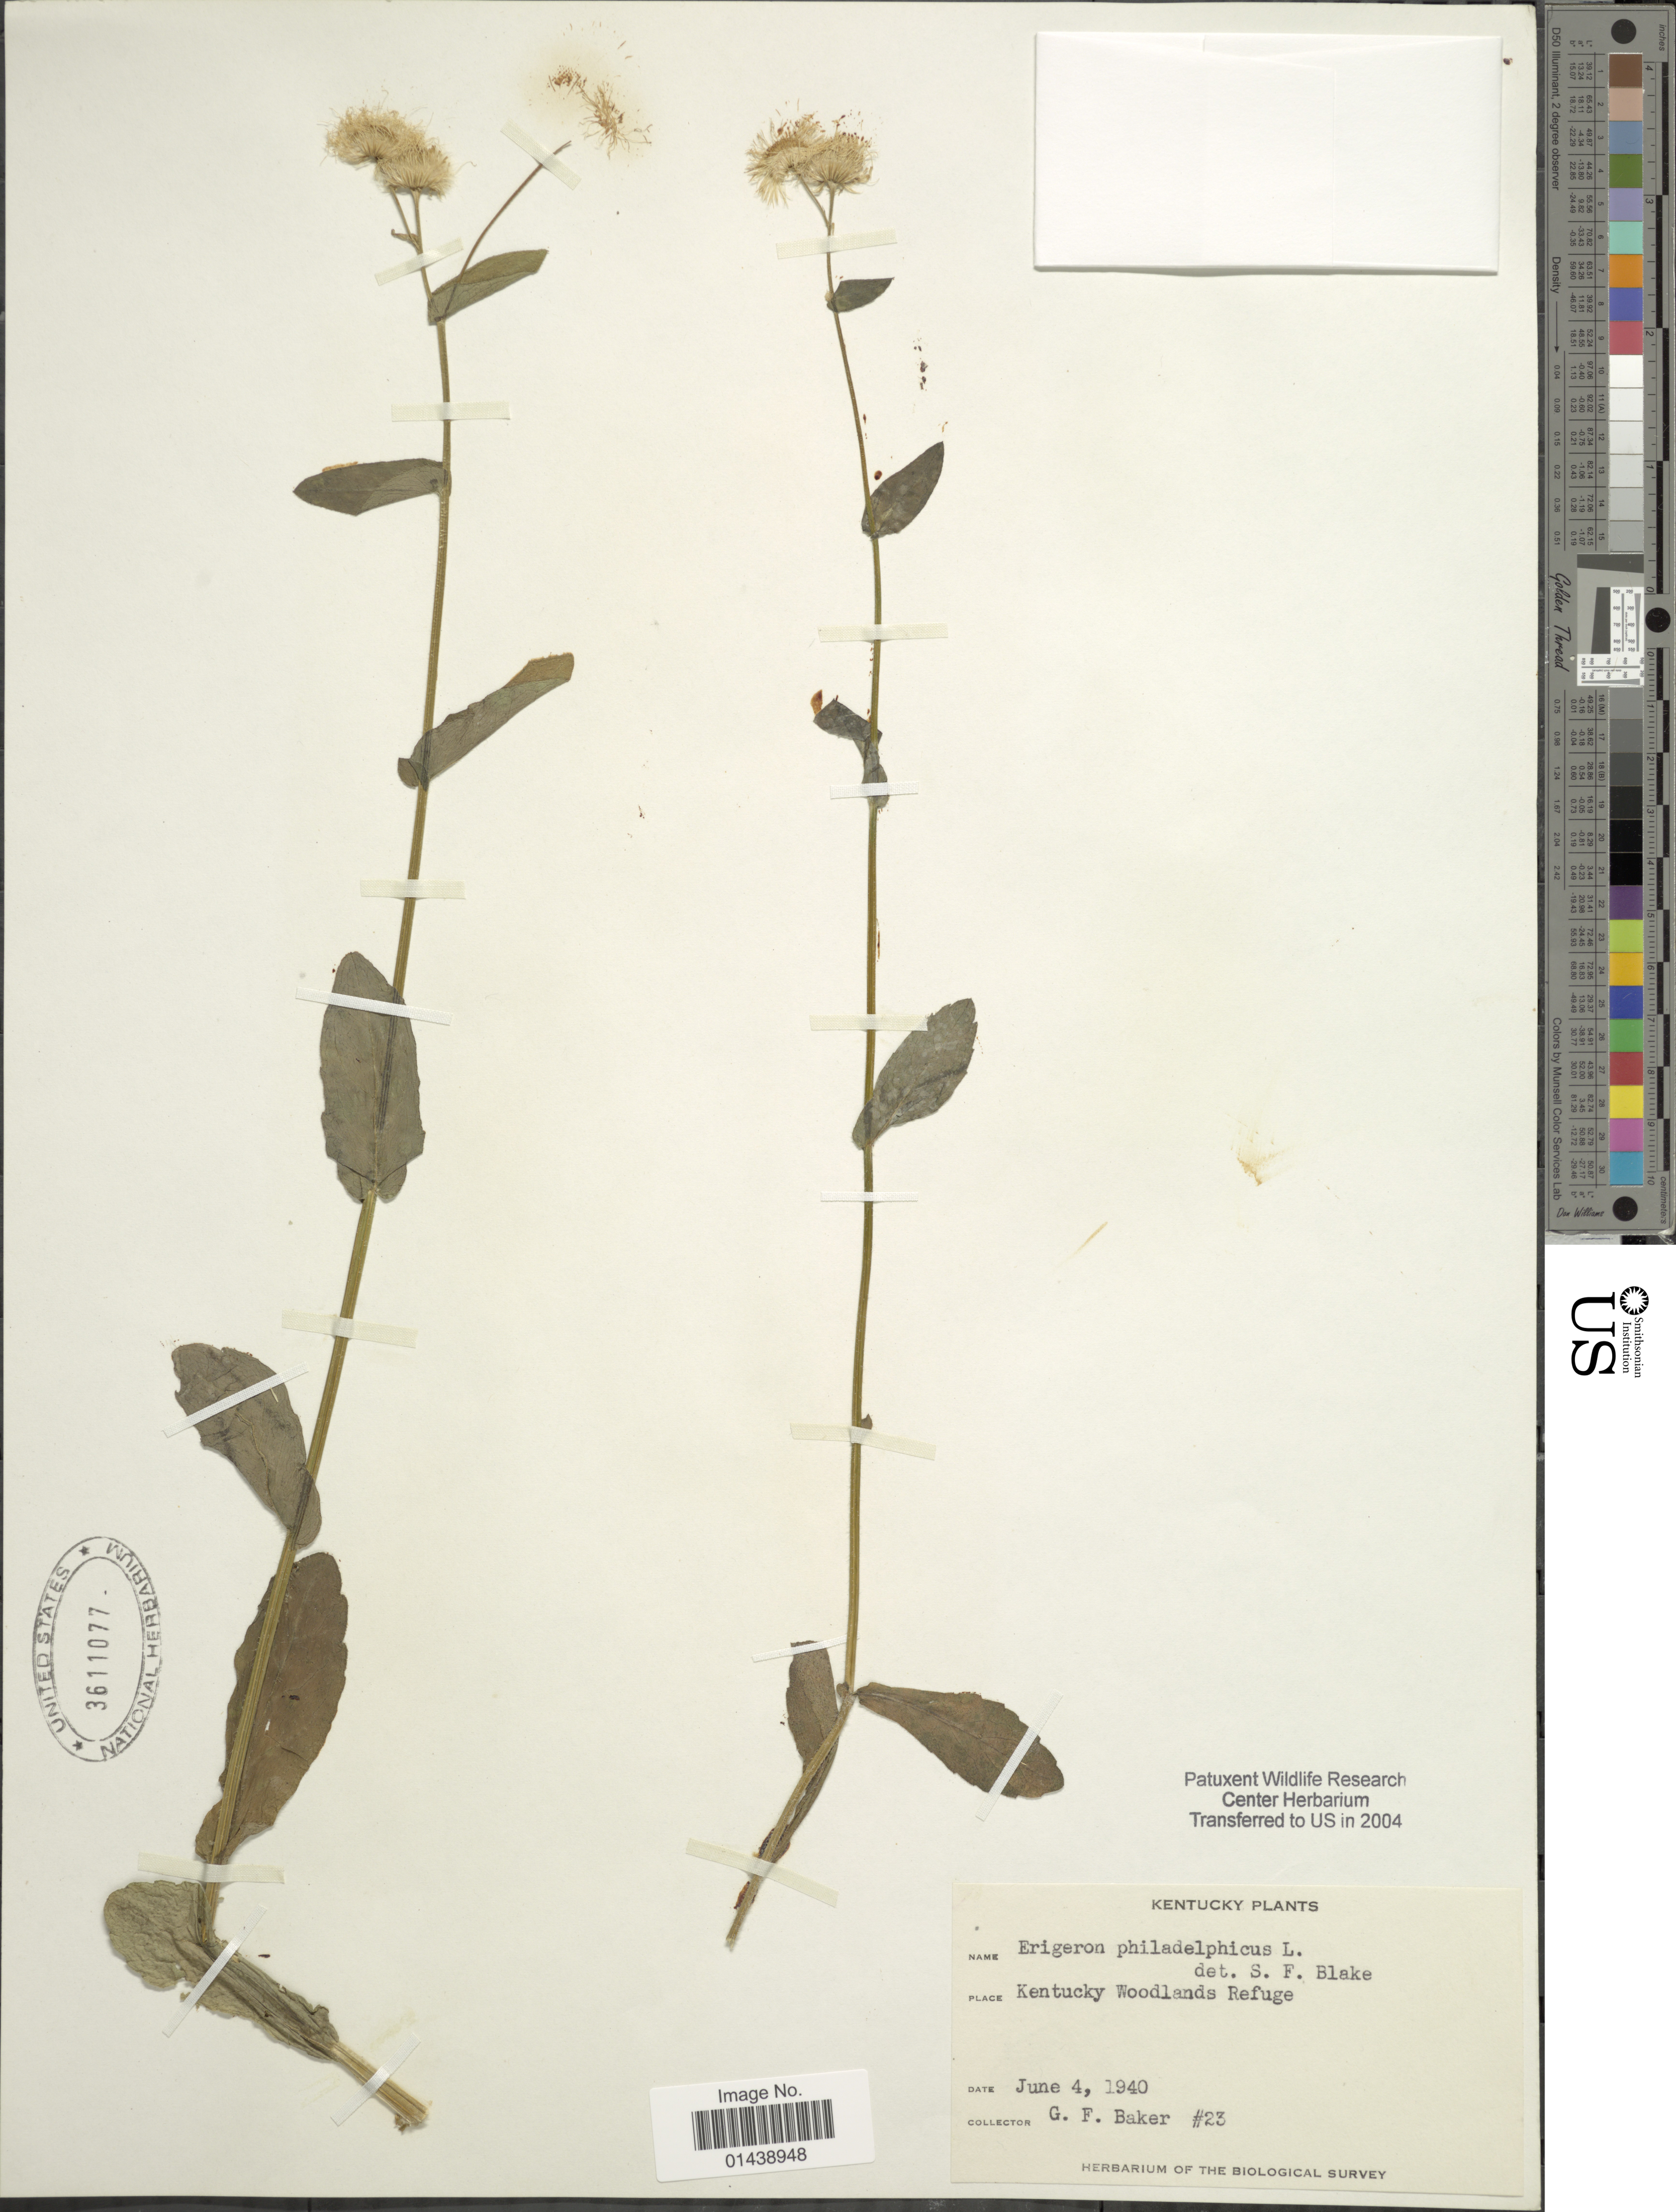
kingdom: Plantae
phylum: Tracheophyta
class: Magnoliopsida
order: Asterales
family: Asteraceae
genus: Erigeron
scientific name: Erigeron philadelphicus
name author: L.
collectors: G. Baker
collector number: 23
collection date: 1940-06-04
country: United States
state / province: Kentucky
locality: Kentucky Woodlands Refuge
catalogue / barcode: US 3611077